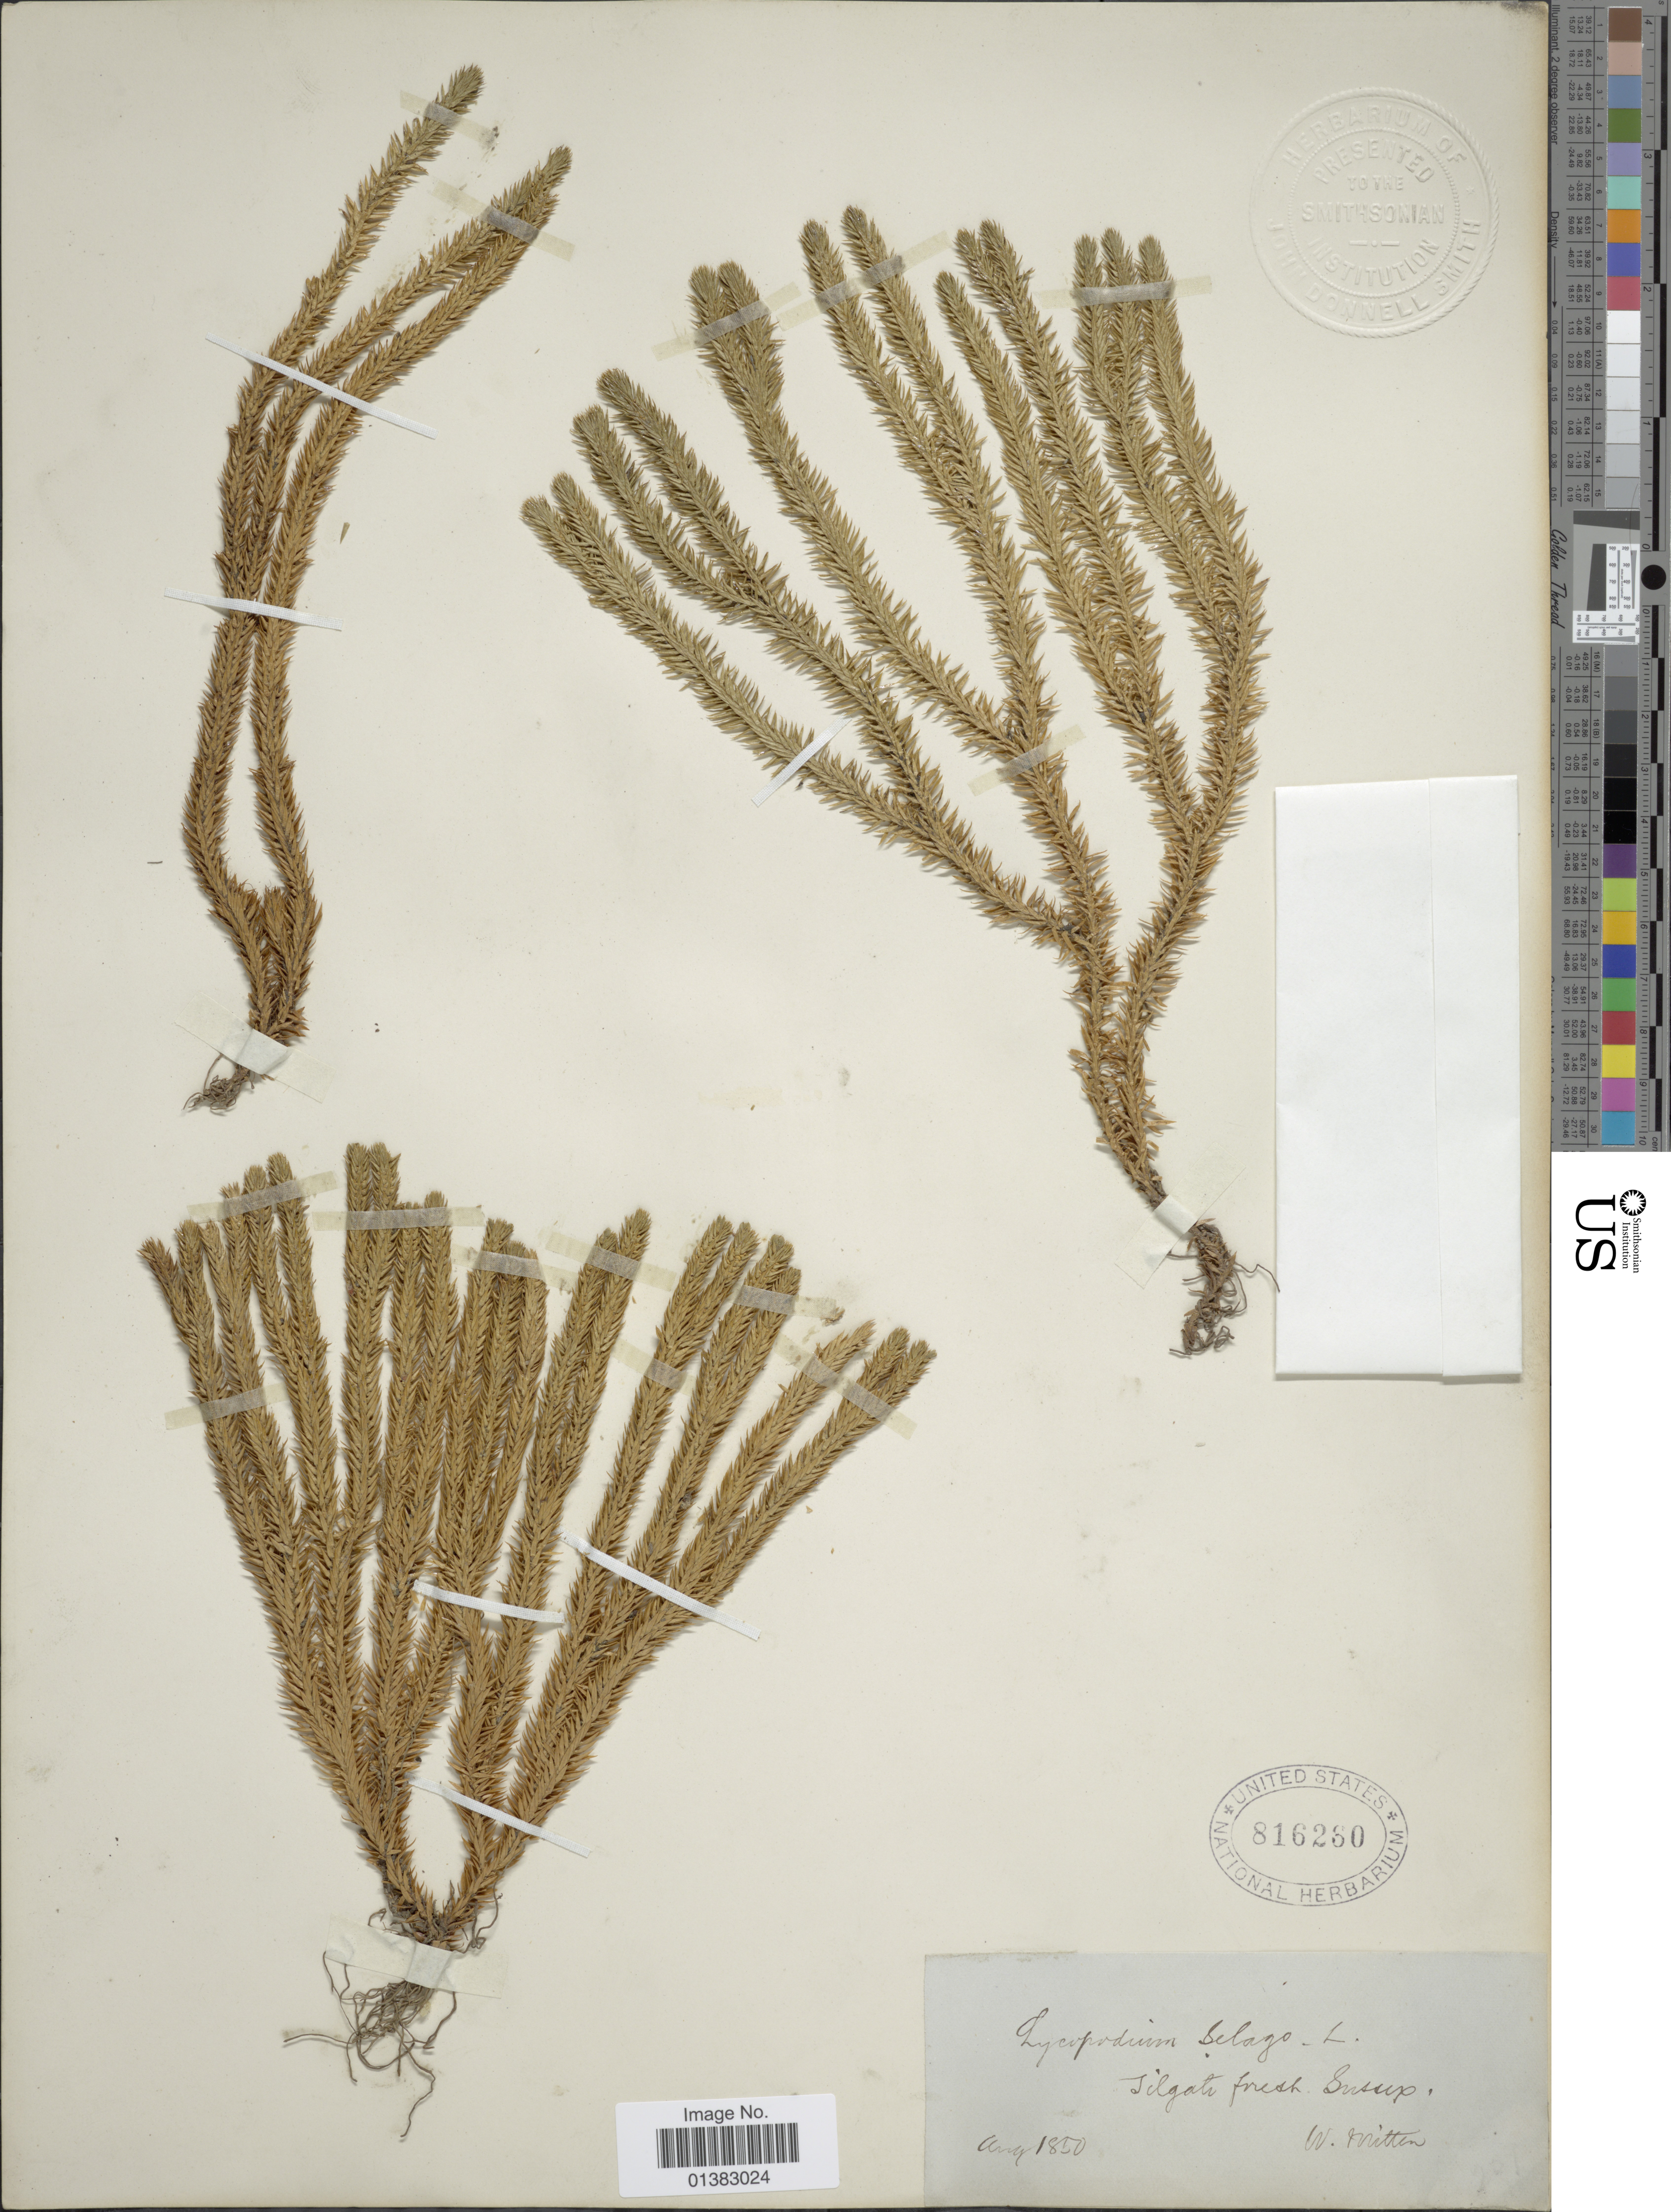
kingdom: Plantae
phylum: Tracheophyta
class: Lycopodiopsida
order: Lycopodiales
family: Lycopodiaceae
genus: Huperzia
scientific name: Huperzia selago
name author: (L.) Bernh. ex Schrank & Mart.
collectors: W. Witten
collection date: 1850-08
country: United Kingdom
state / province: England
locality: Tilgate fresh Sussex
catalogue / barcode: US 816260